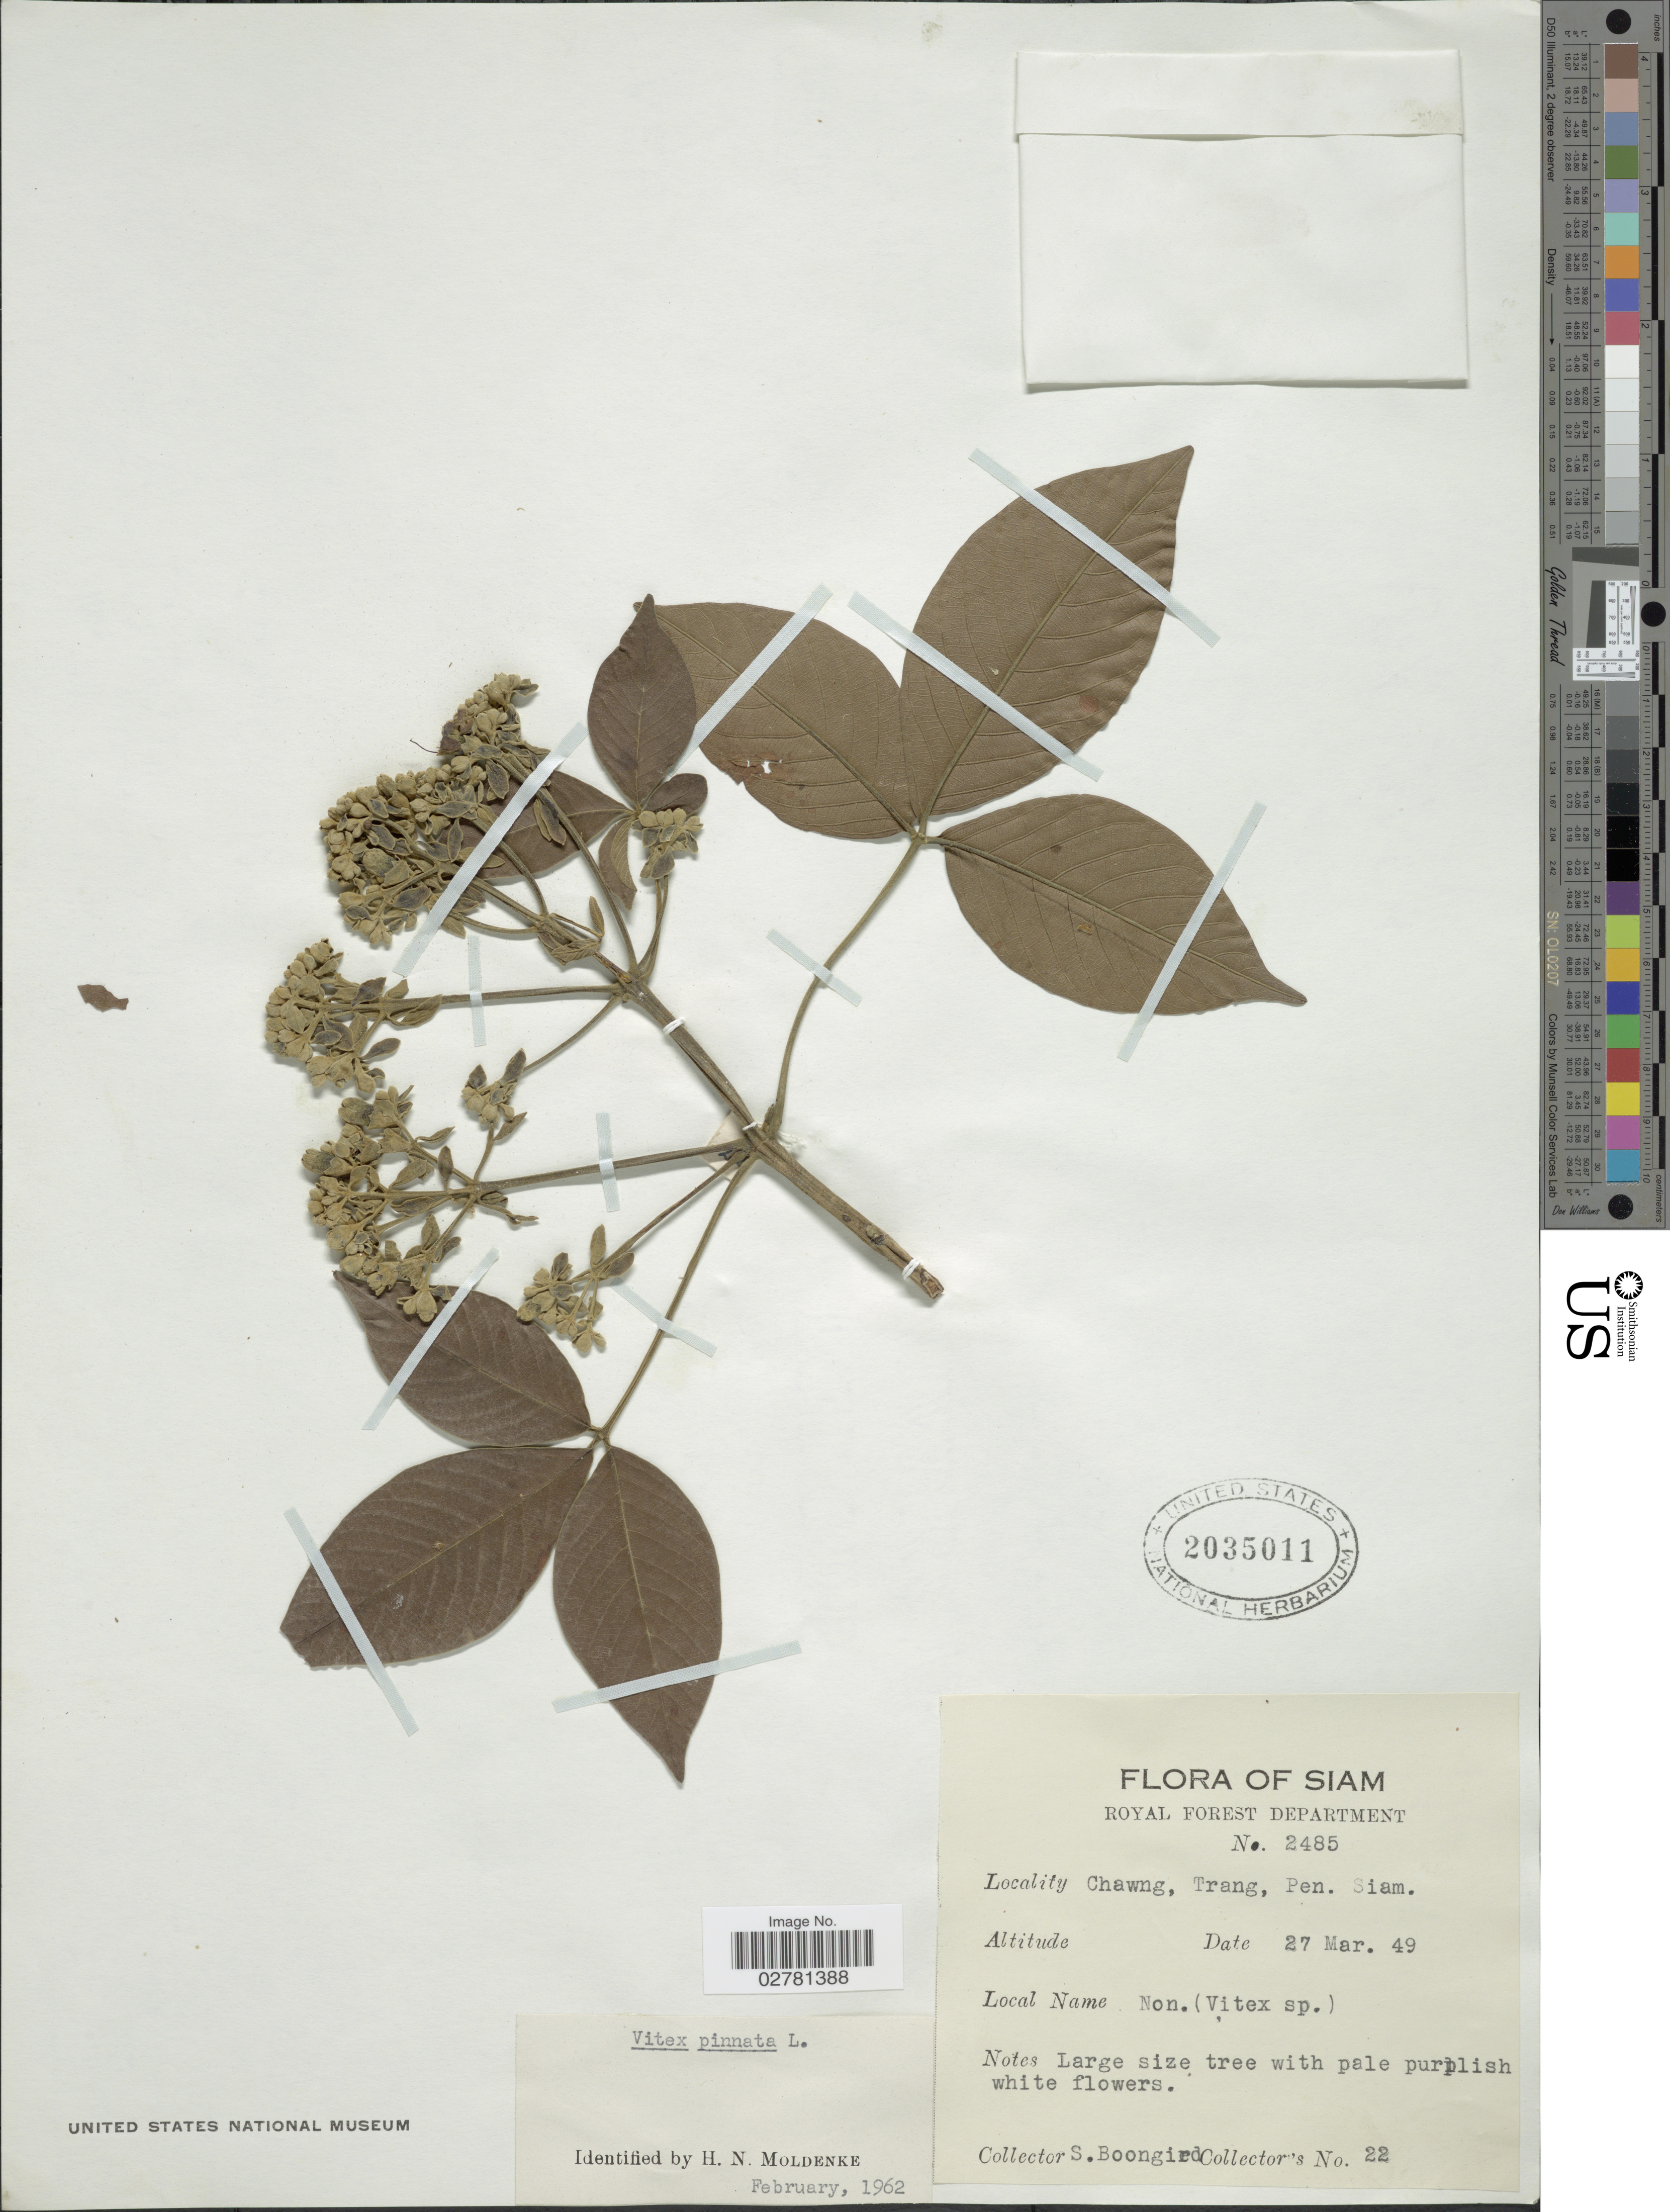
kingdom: Plantae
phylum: Tracheophyta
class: Magnoliopsida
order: Lamiales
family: Lamiaceae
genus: Vitex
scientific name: Vitex pinnata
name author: L.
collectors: S. Boongird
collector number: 22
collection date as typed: Transcribed d/m/y: 27/3/49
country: Thailand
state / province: Trang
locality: Siam. Chawng, Trang, Pen. Siam.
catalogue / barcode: US 2035011